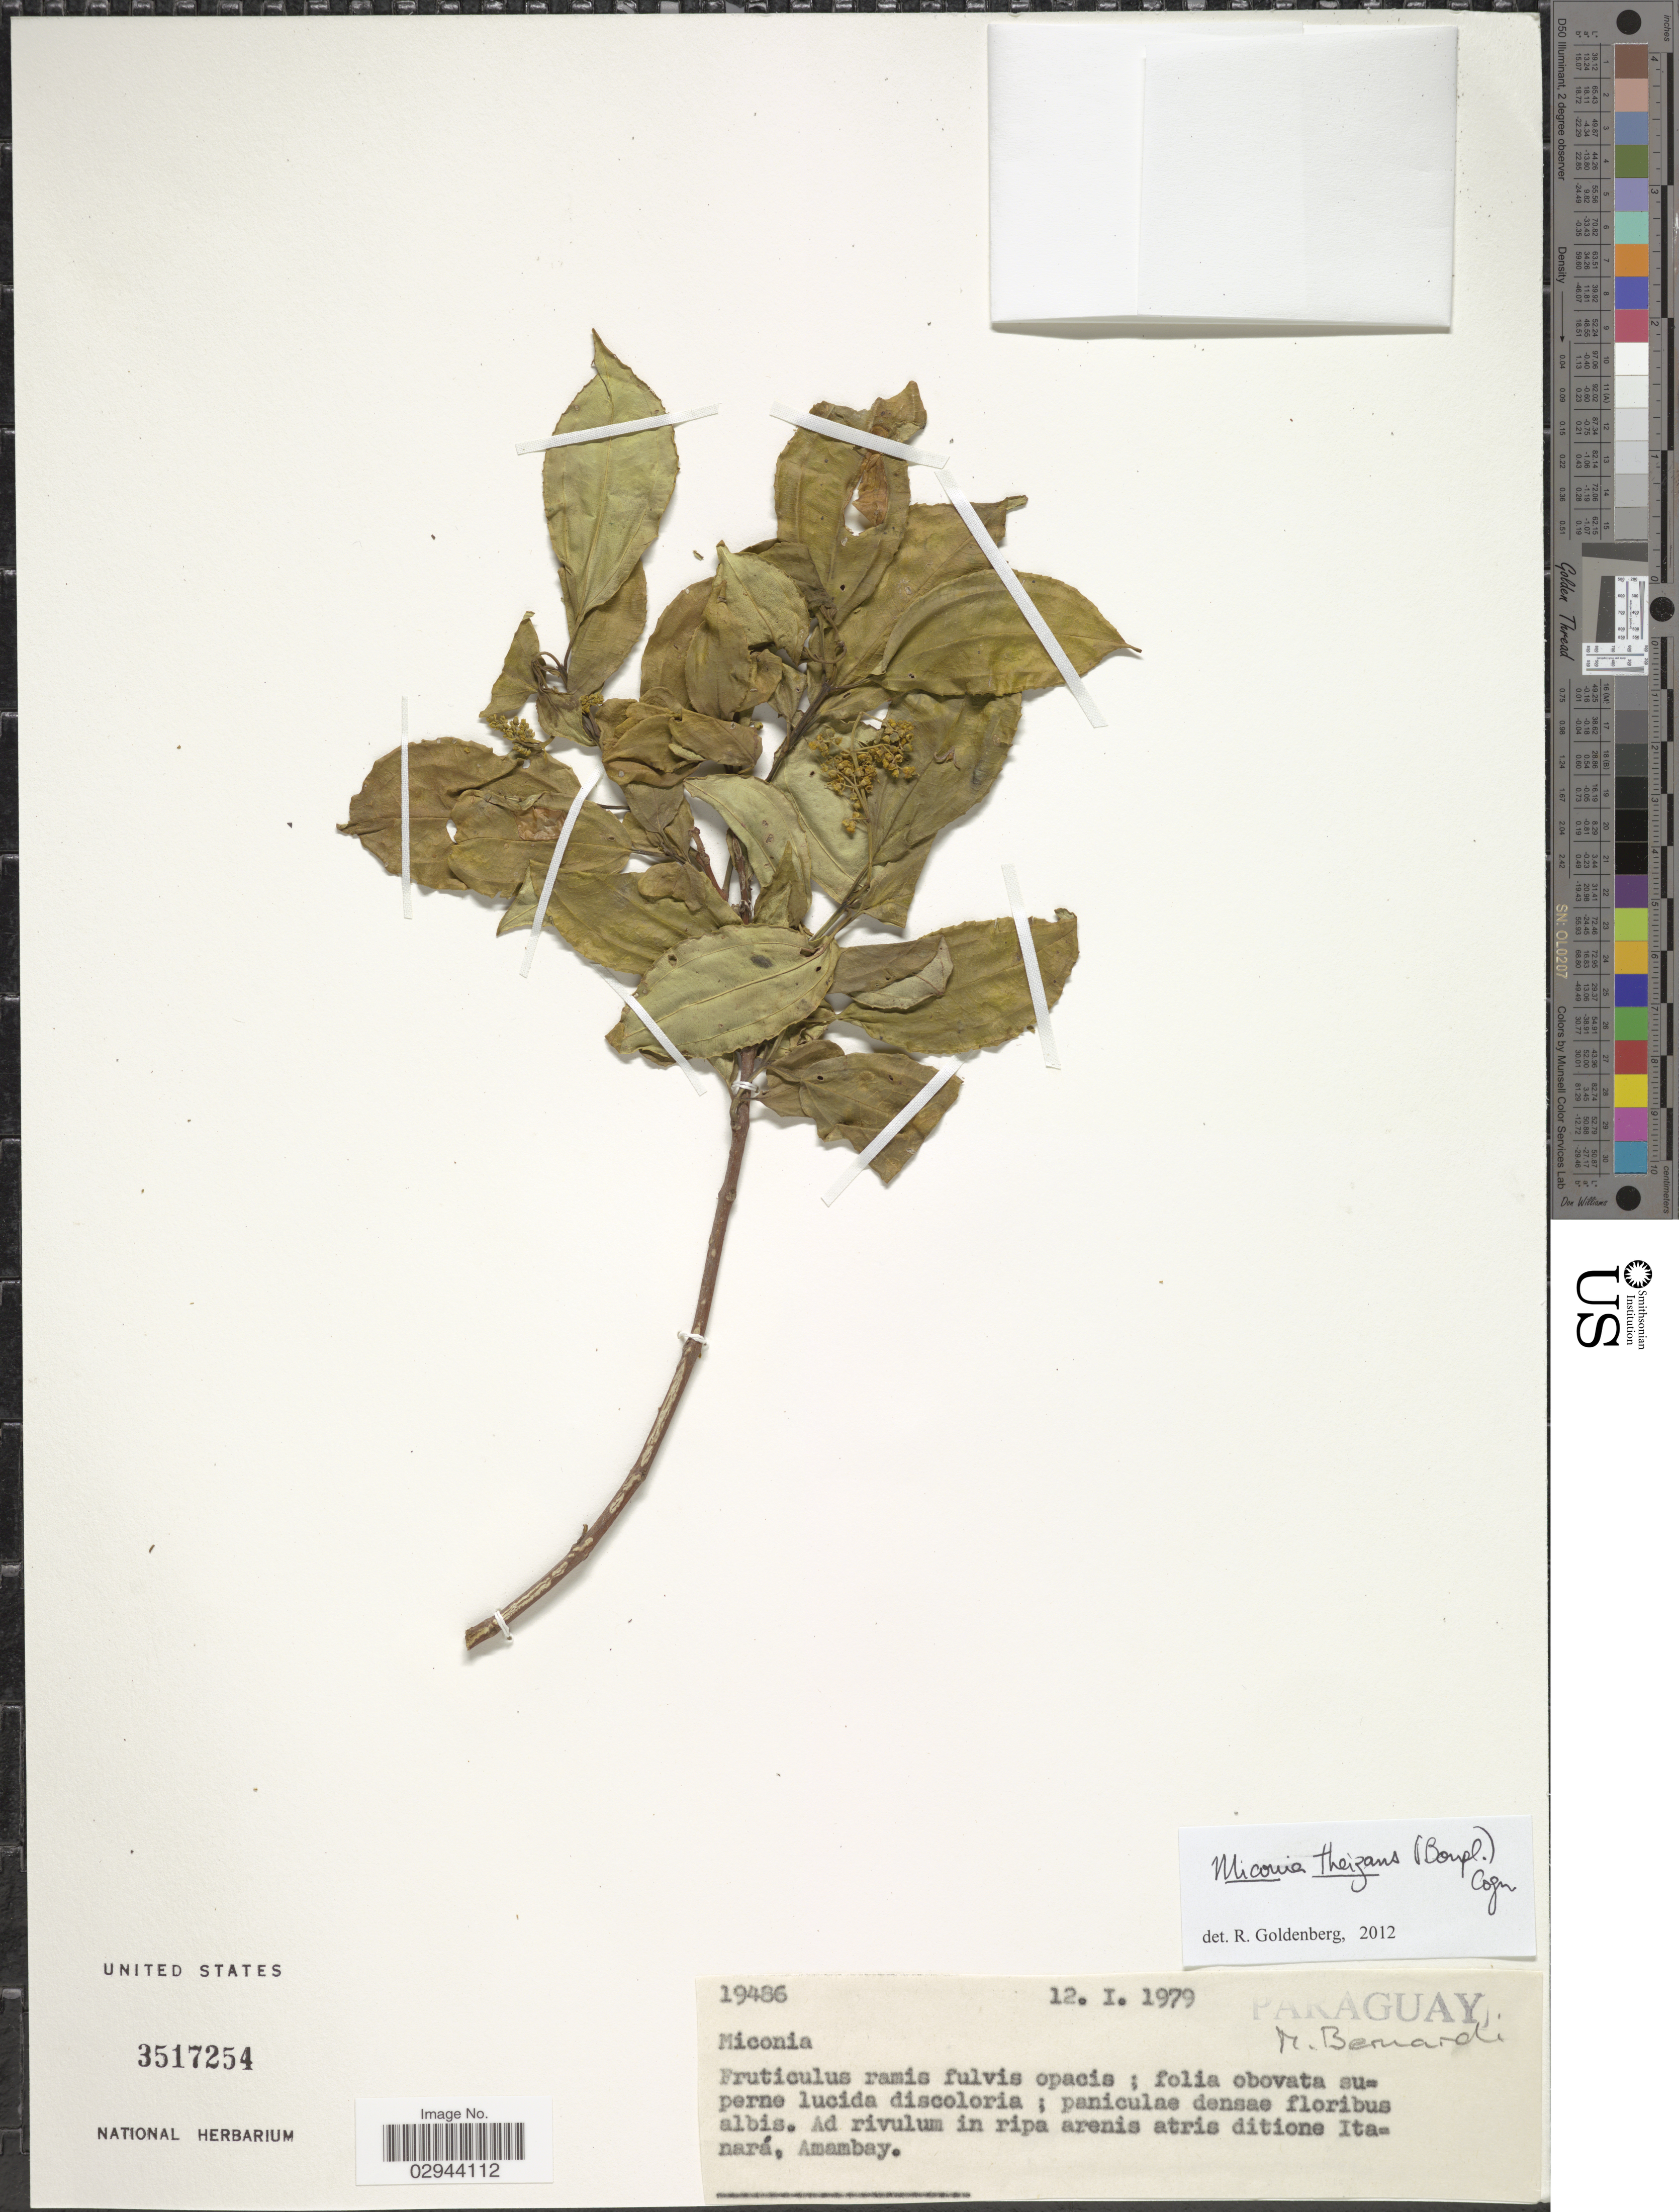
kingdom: Plantae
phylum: Tracheophyta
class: Magnoliopsida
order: Myrtales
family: Melastomataceae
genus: Miconia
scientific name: Miconia theizans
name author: (Bonpl.) Cogn.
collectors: M. Bernardi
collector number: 19486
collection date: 1979-01-12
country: Paraguay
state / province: Amambay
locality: Ad rivulum in ripa arenis atris ditione Itanará.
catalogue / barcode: US 3517254